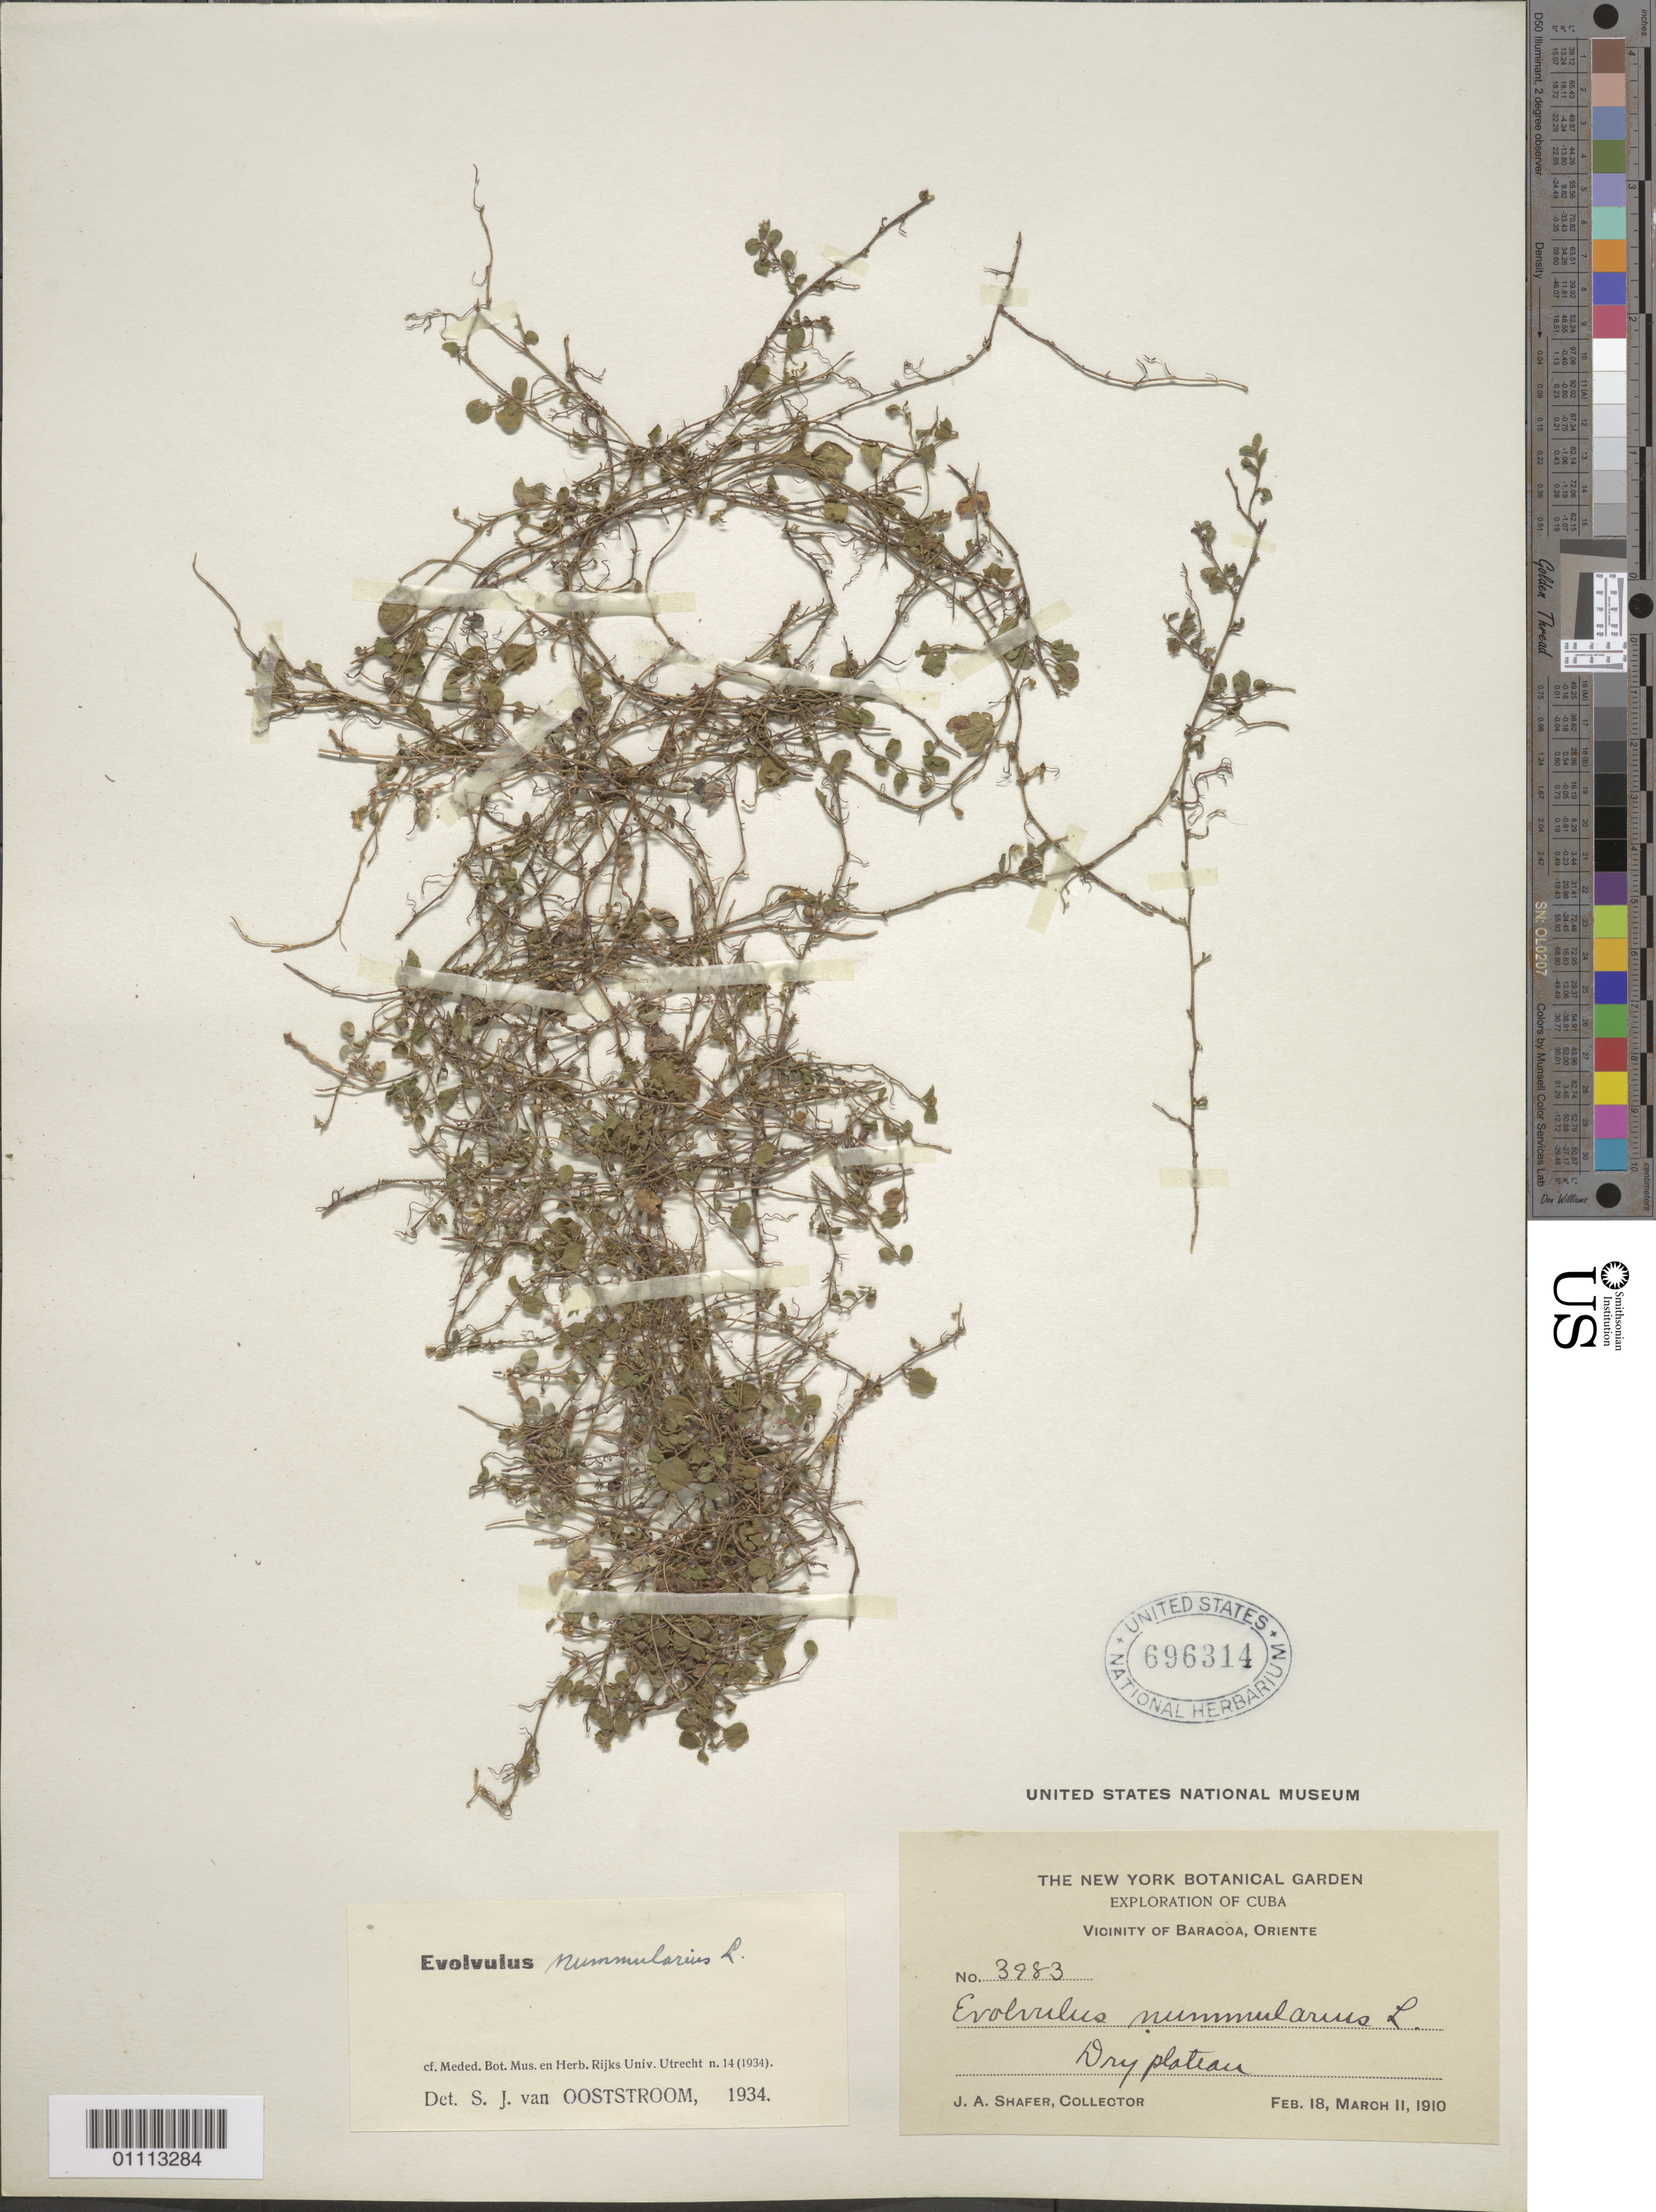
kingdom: Plantae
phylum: Tracheophyta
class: Magnoliopsida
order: Solanales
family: Convolvulaceae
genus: Evolvulus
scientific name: Evolvulus nummularius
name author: (L.) L.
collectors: J. A. Shafer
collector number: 3983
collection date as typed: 18 Feb 1910 and 11 Mar 1910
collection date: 1910-02-18,1910-03-11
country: Cuba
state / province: Guantánamo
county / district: Baracoa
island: Cuba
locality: Dry plateau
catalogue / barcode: US 696314